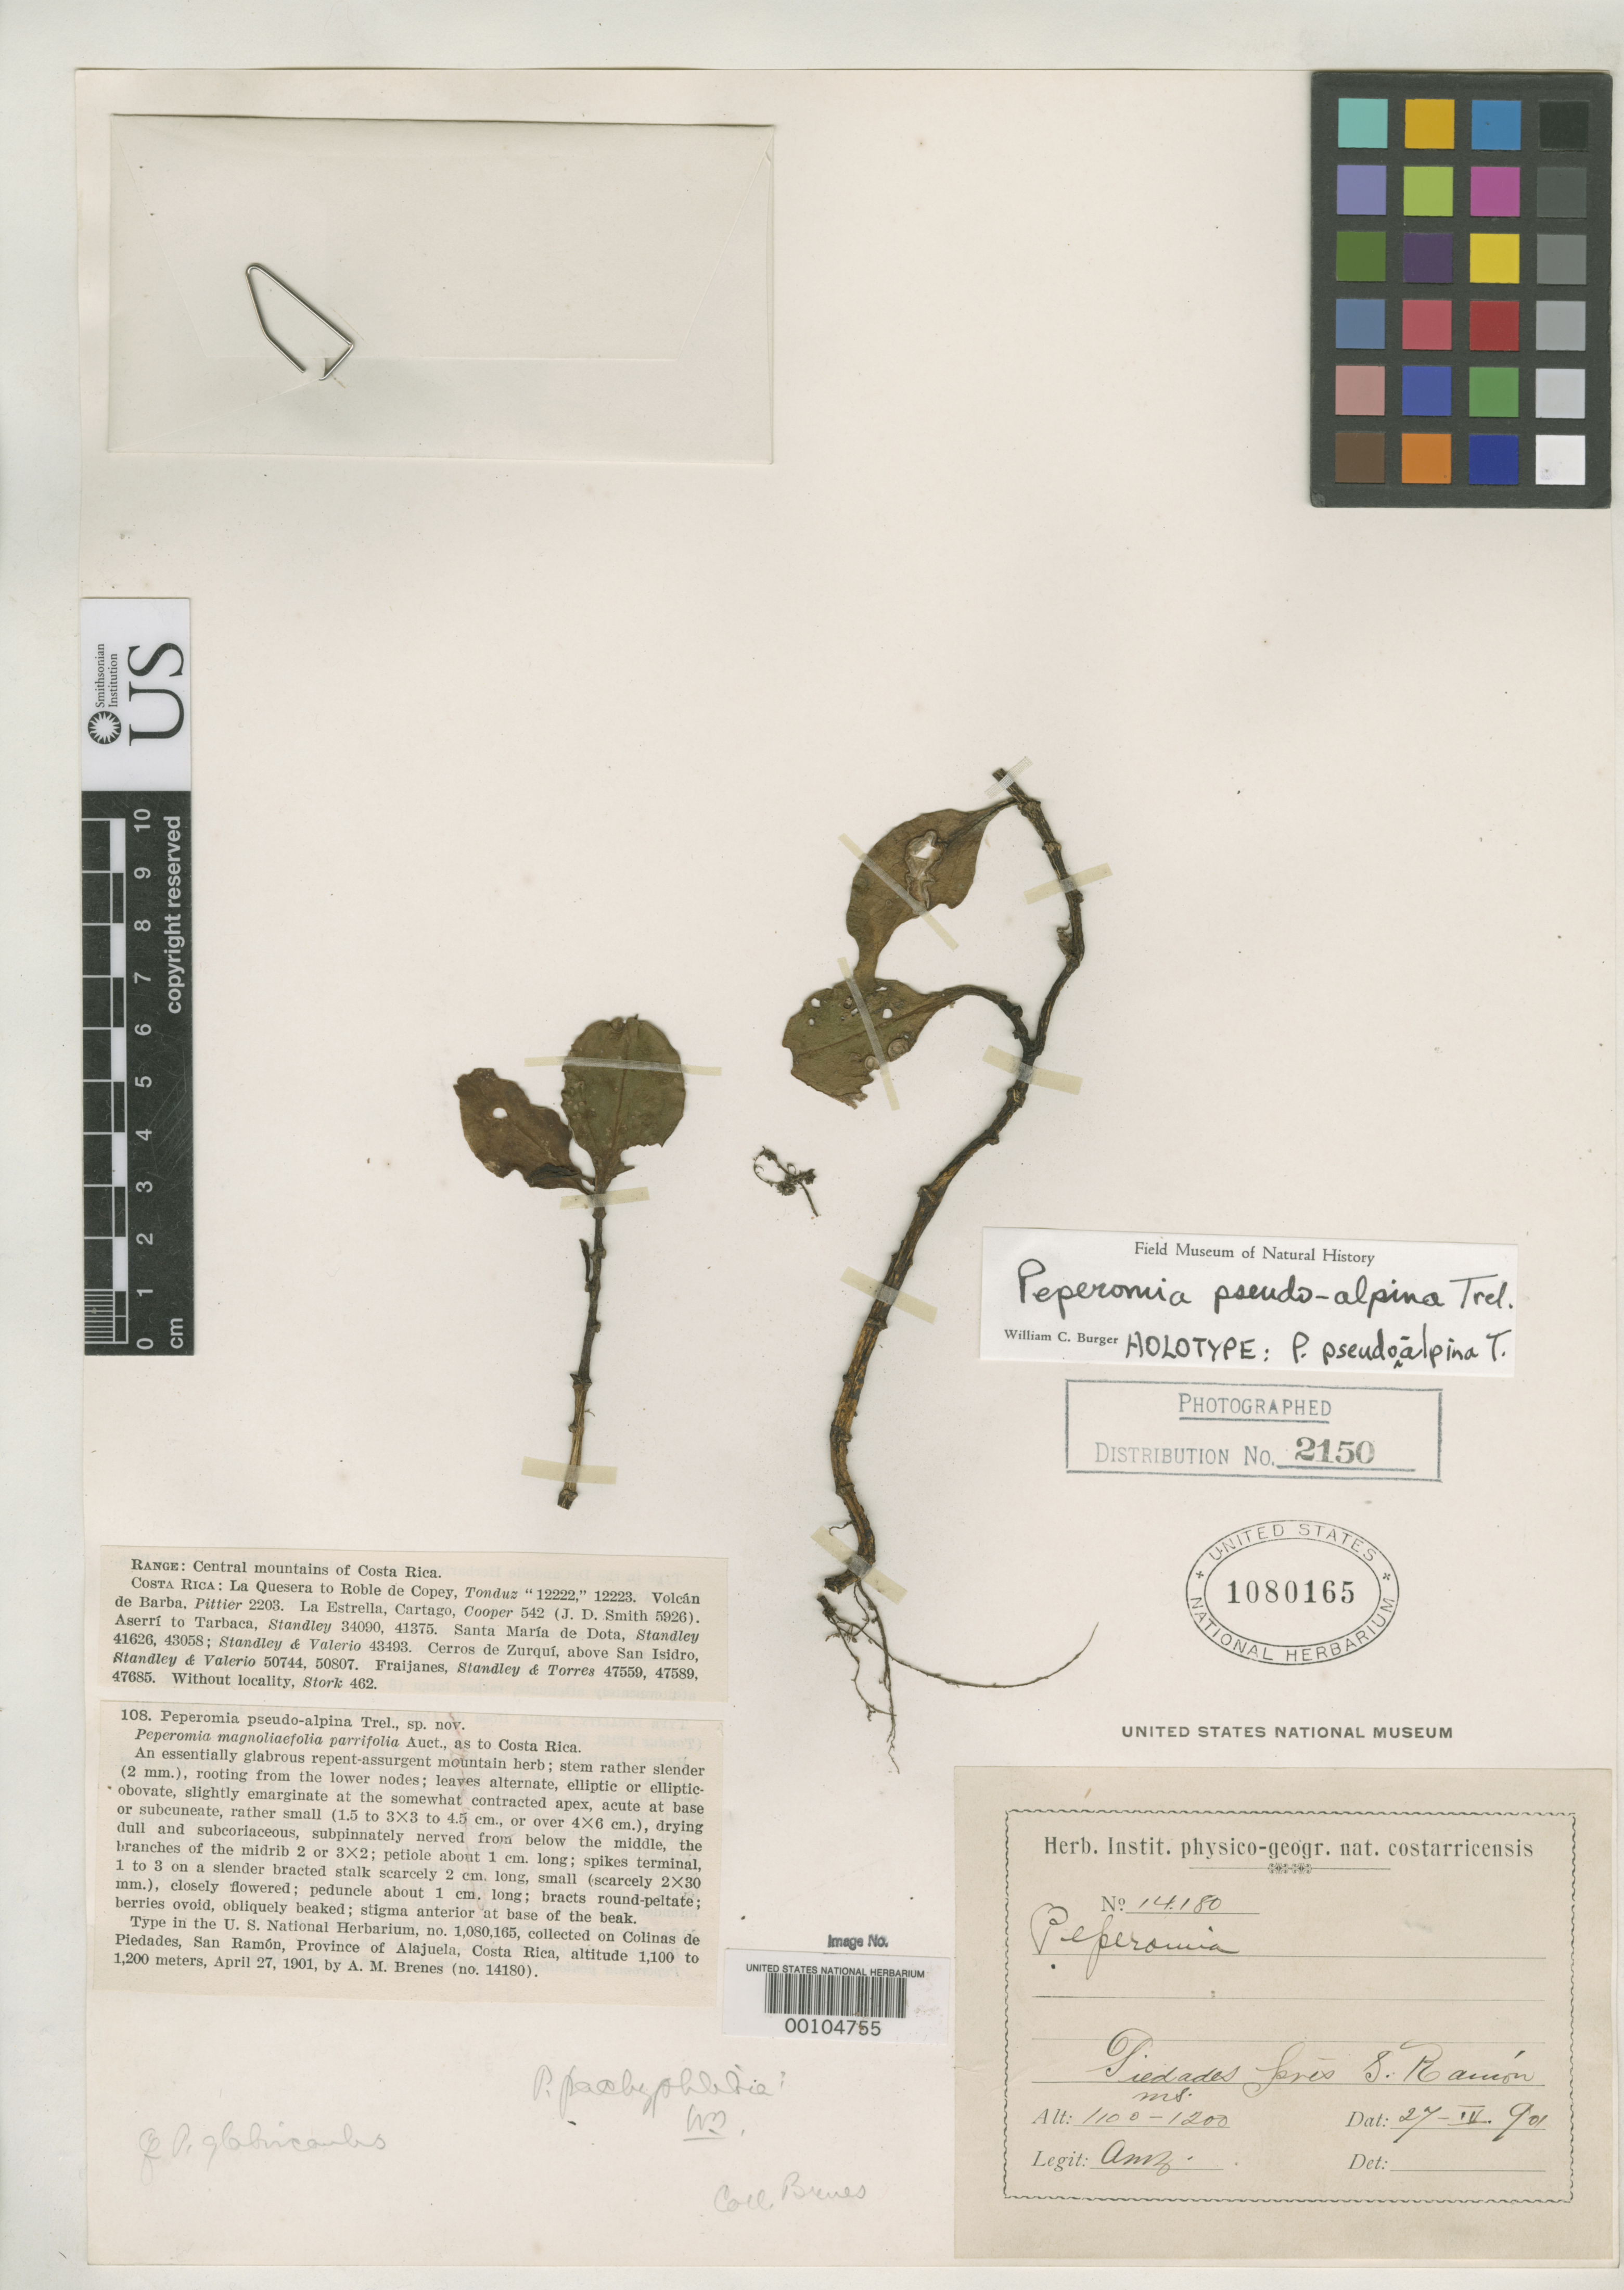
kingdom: Plantae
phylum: Tracheophyta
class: Magnoliopsida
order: Piperales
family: Piperaceae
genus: Peperomia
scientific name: Peperomia pseudoalpina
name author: Trel.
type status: Holotype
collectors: A. Brenes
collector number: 14180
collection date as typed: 27 Apr 1901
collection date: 1901-04-27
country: Costa Rica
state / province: Alajuela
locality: Colinas de Piedades, San Ramon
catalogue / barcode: US 1080165